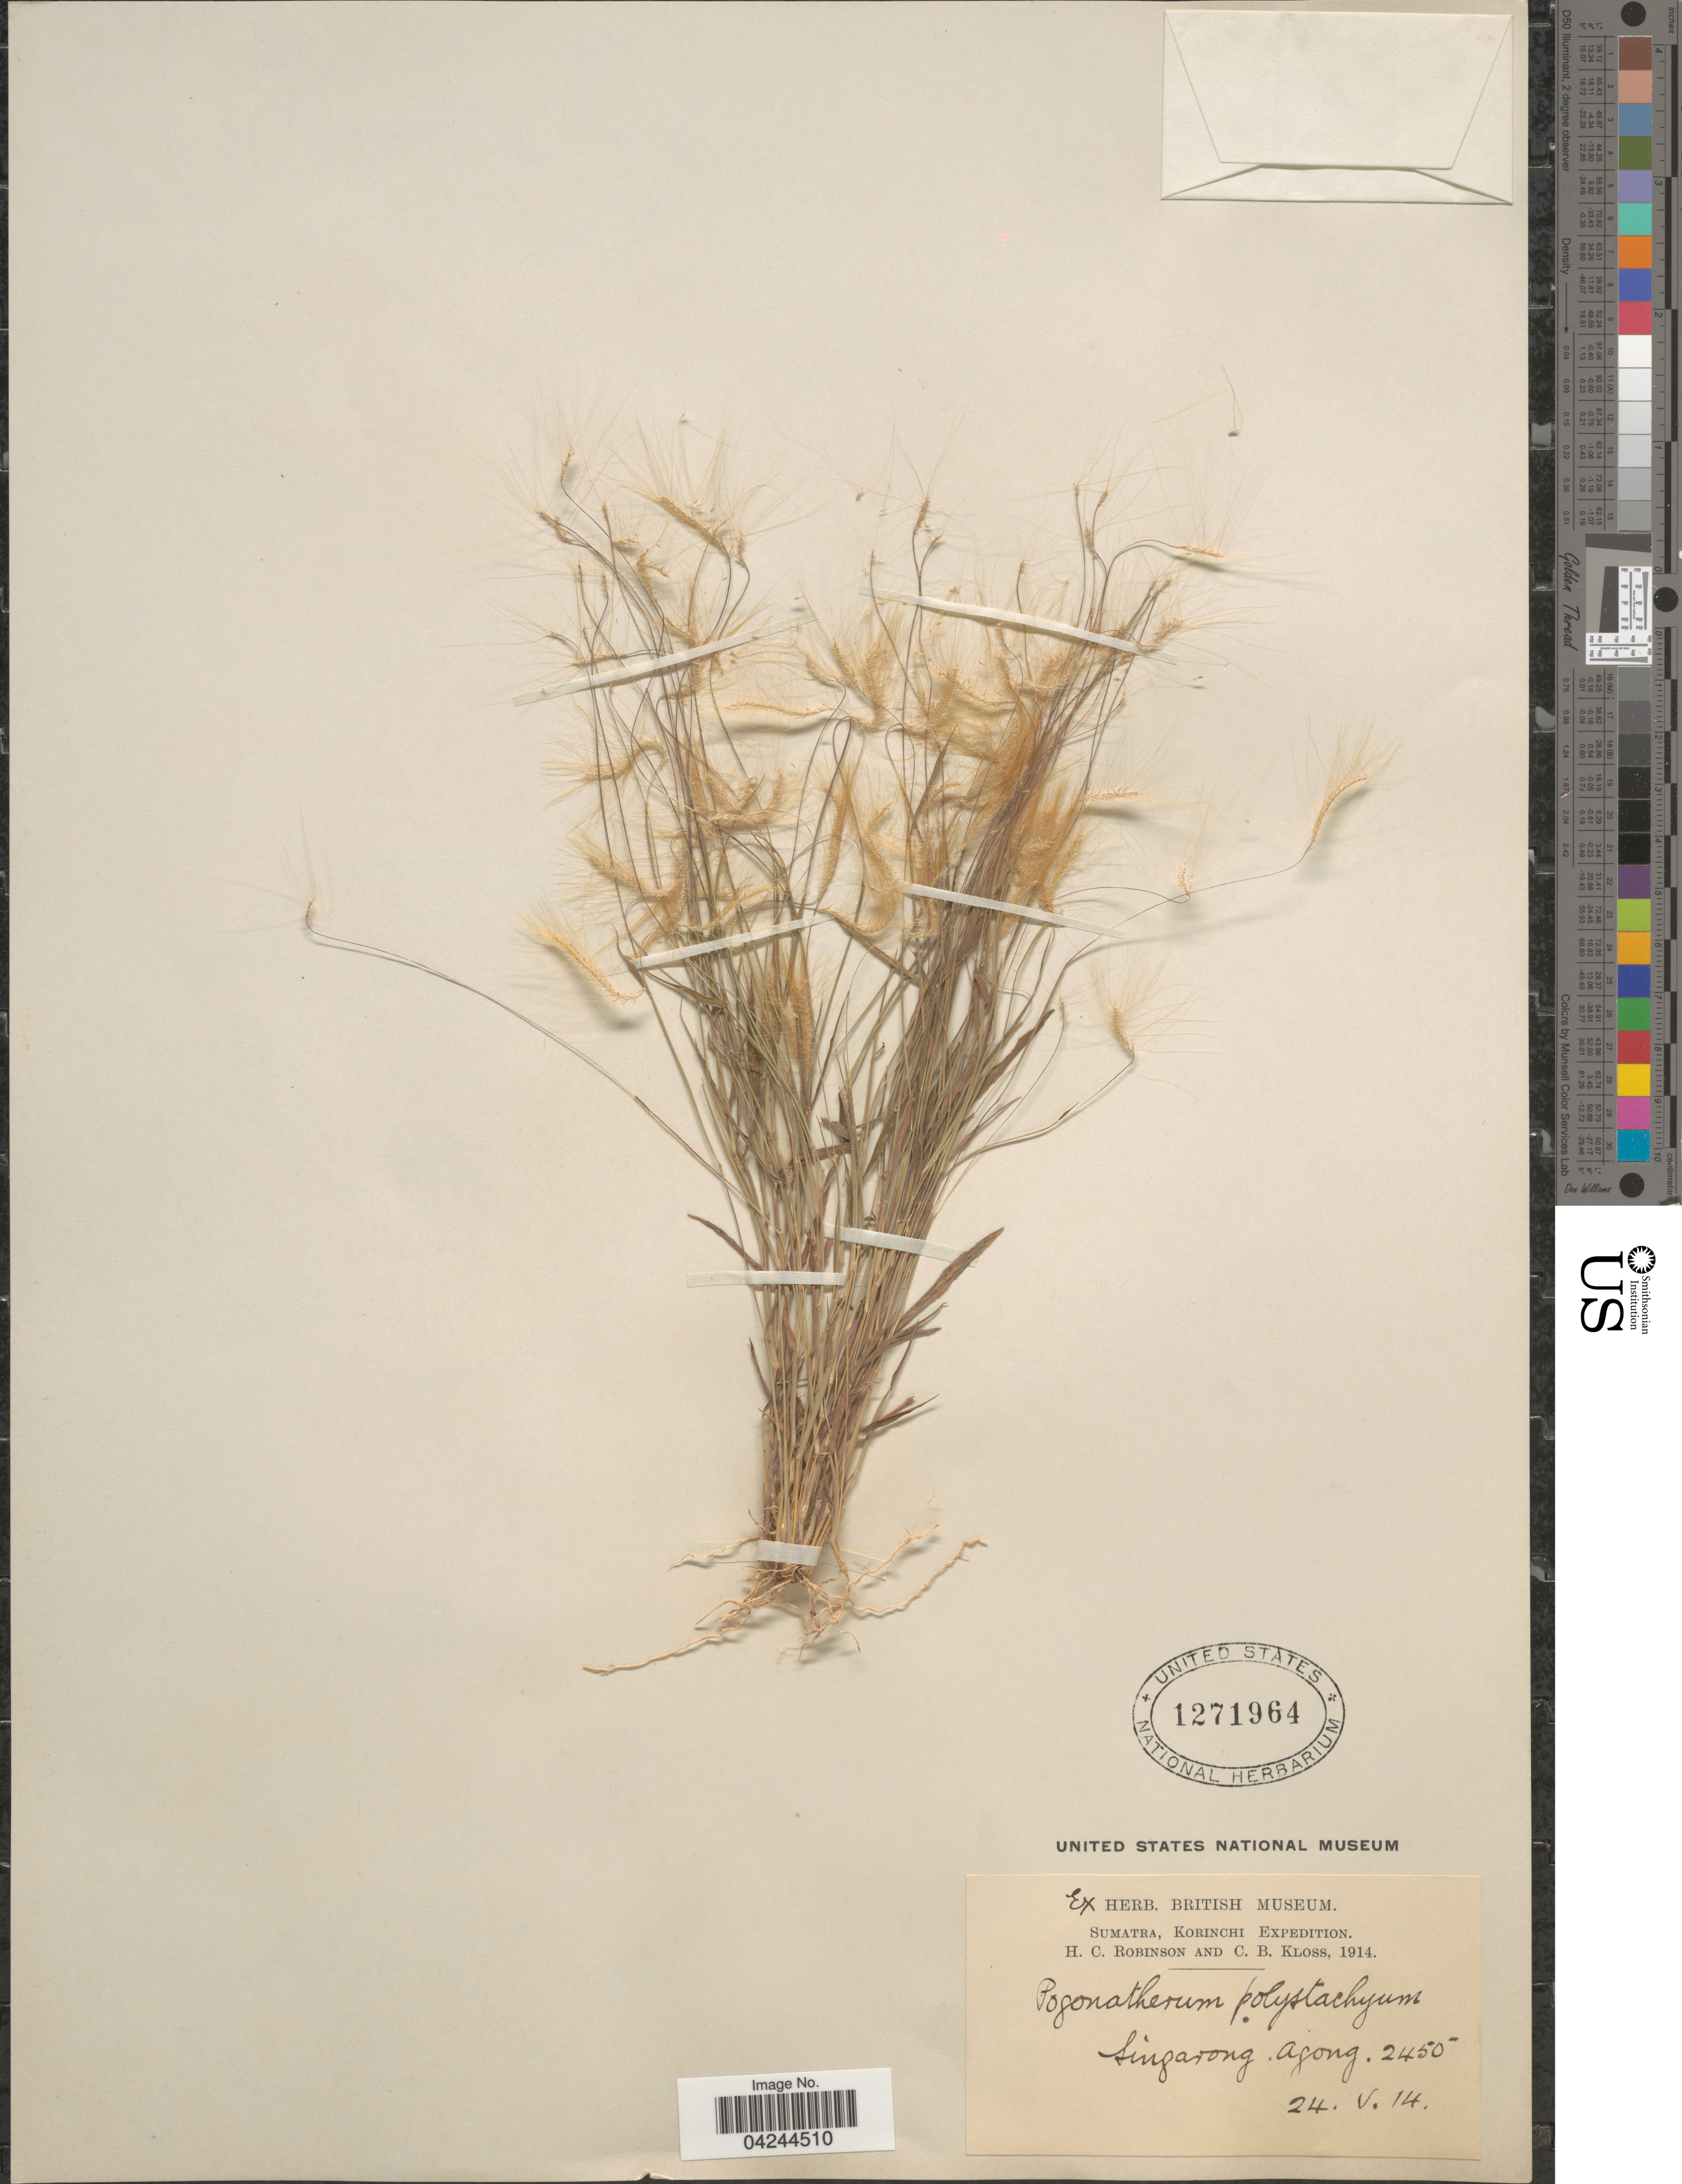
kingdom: Plantae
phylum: Tracheophyta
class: Liliopsida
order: Poales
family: Poaceae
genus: Pogonatherum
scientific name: Pogonatherum crinitum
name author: (Thunb.) Kunth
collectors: H. C. Robinson & C. Kloss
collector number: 2450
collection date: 1914-05-24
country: Indonesia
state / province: Sumatra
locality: Sumatra, Korinchi Expedition. Singarong. Agong.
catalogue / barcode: US 1271964